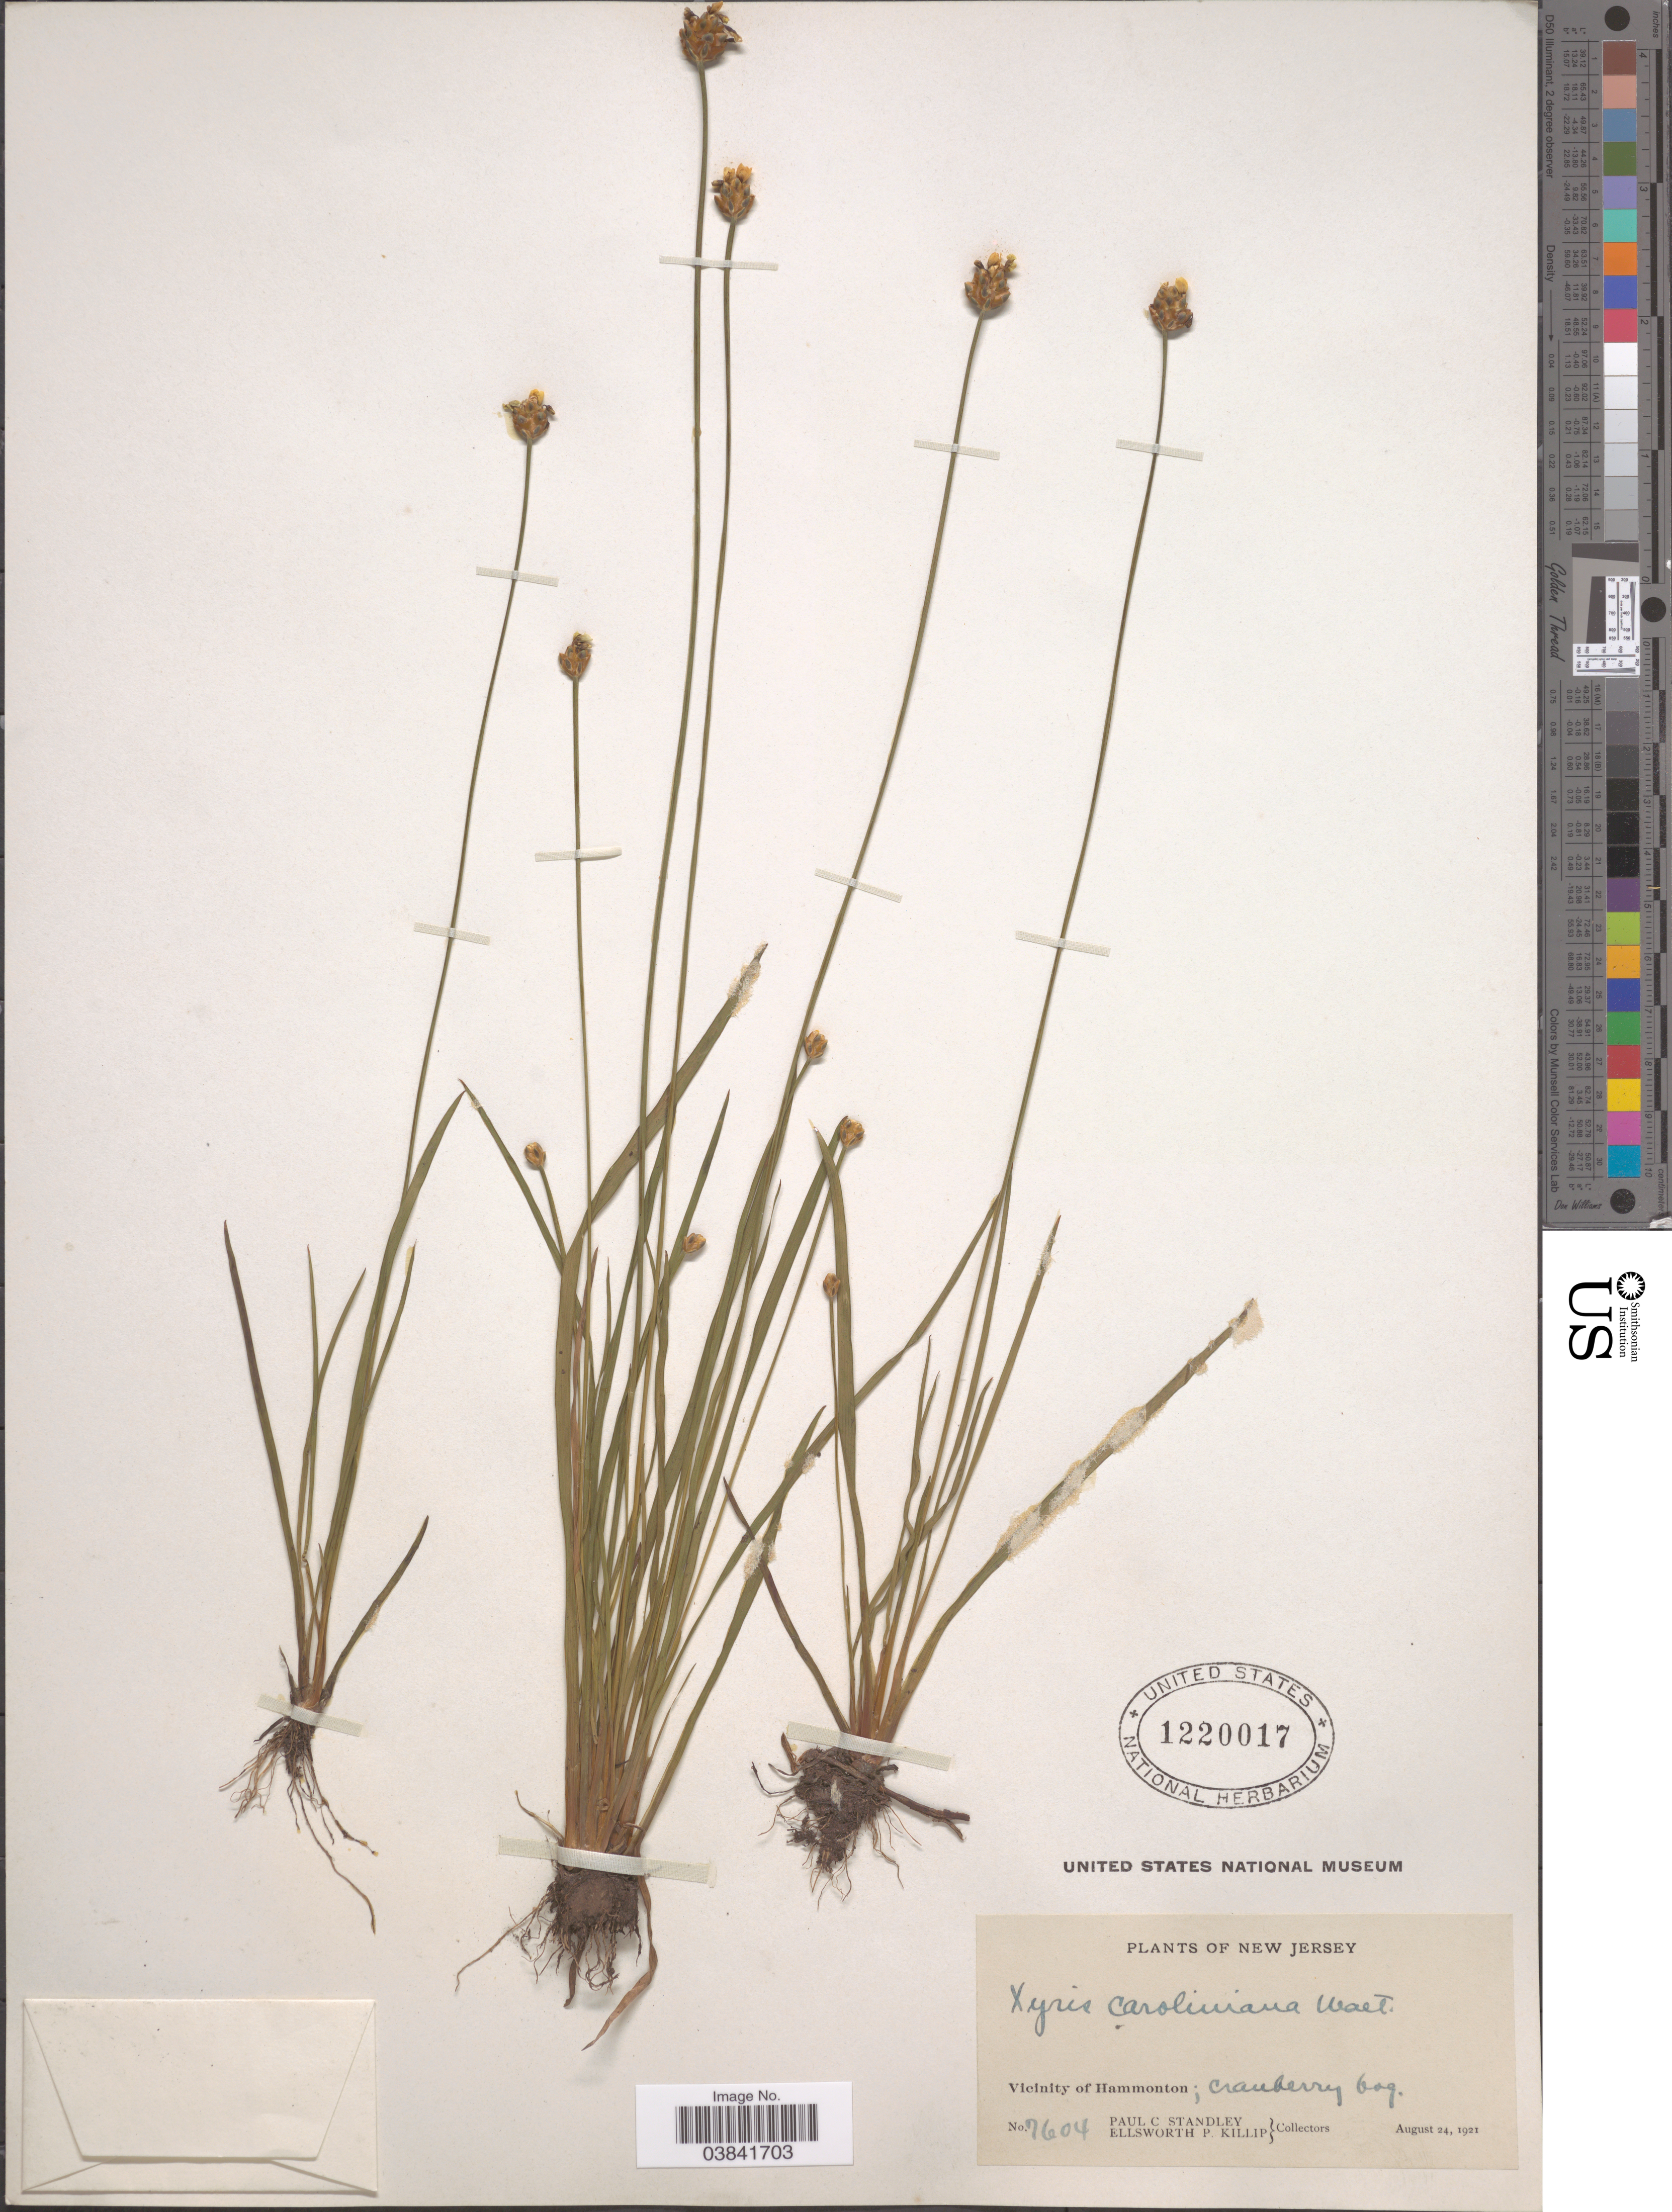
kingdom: Plantae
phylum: Tracheophyta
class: Liliopsida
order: Poales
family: Xyridaceae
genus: Xyris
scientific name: Xyris difformis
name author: Chapm.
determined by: Strong, Mark T., (BOT), Smithsonian Institution - National Museum of Natural History (UNITED STATES)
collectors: P. C. Standley & E. P. Killip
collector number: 7604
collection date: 1921-08-24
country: United States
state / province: New Jersey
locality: Vicinity of Hammonton; cranberry bog.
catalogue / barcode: US 1220017